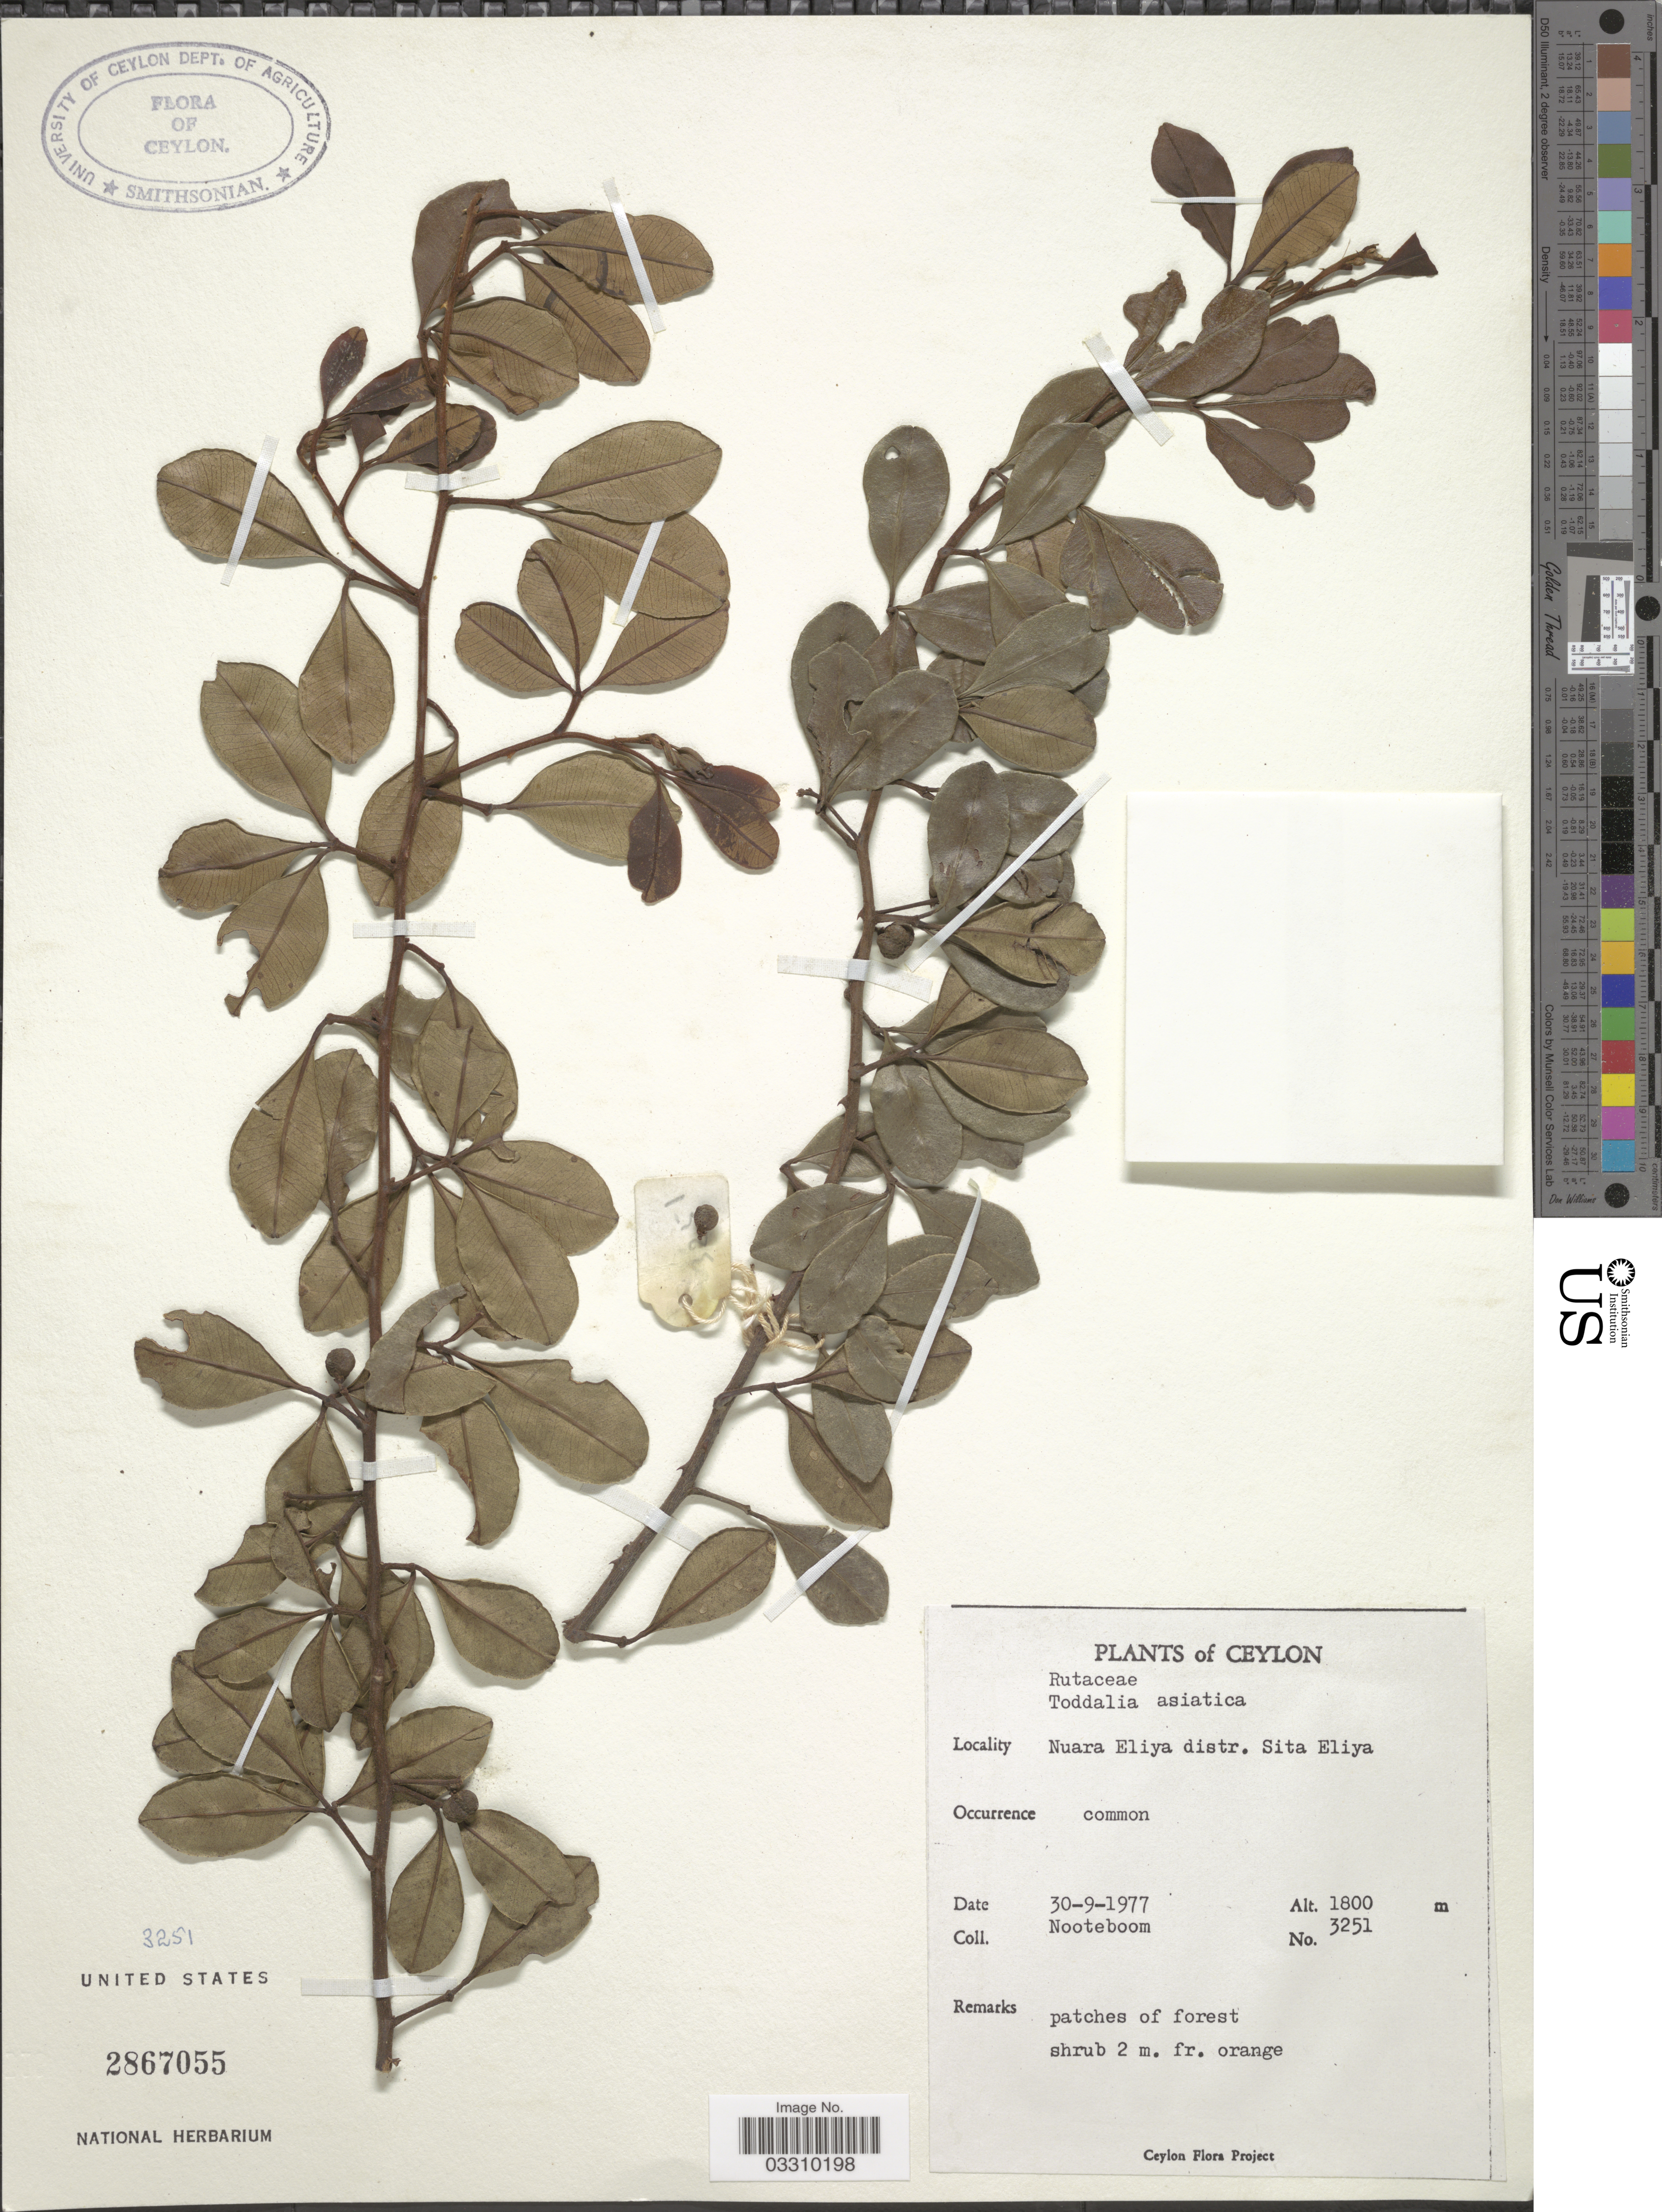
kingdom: Plantae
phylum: Tracheophyta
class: Magnoliopsida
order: Sapindales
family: Rutaceae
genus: Zanthoxylum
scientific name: Zanthoxylum asiaticum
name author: (L.) Appelhans et al.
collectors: Nooteboom, --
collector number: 3251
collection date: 1977-09-30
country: Sri Lanka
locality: Ceylon. Nuara Eliya distr. Sita Eliya.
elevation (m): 1800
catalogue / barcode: US 2867055